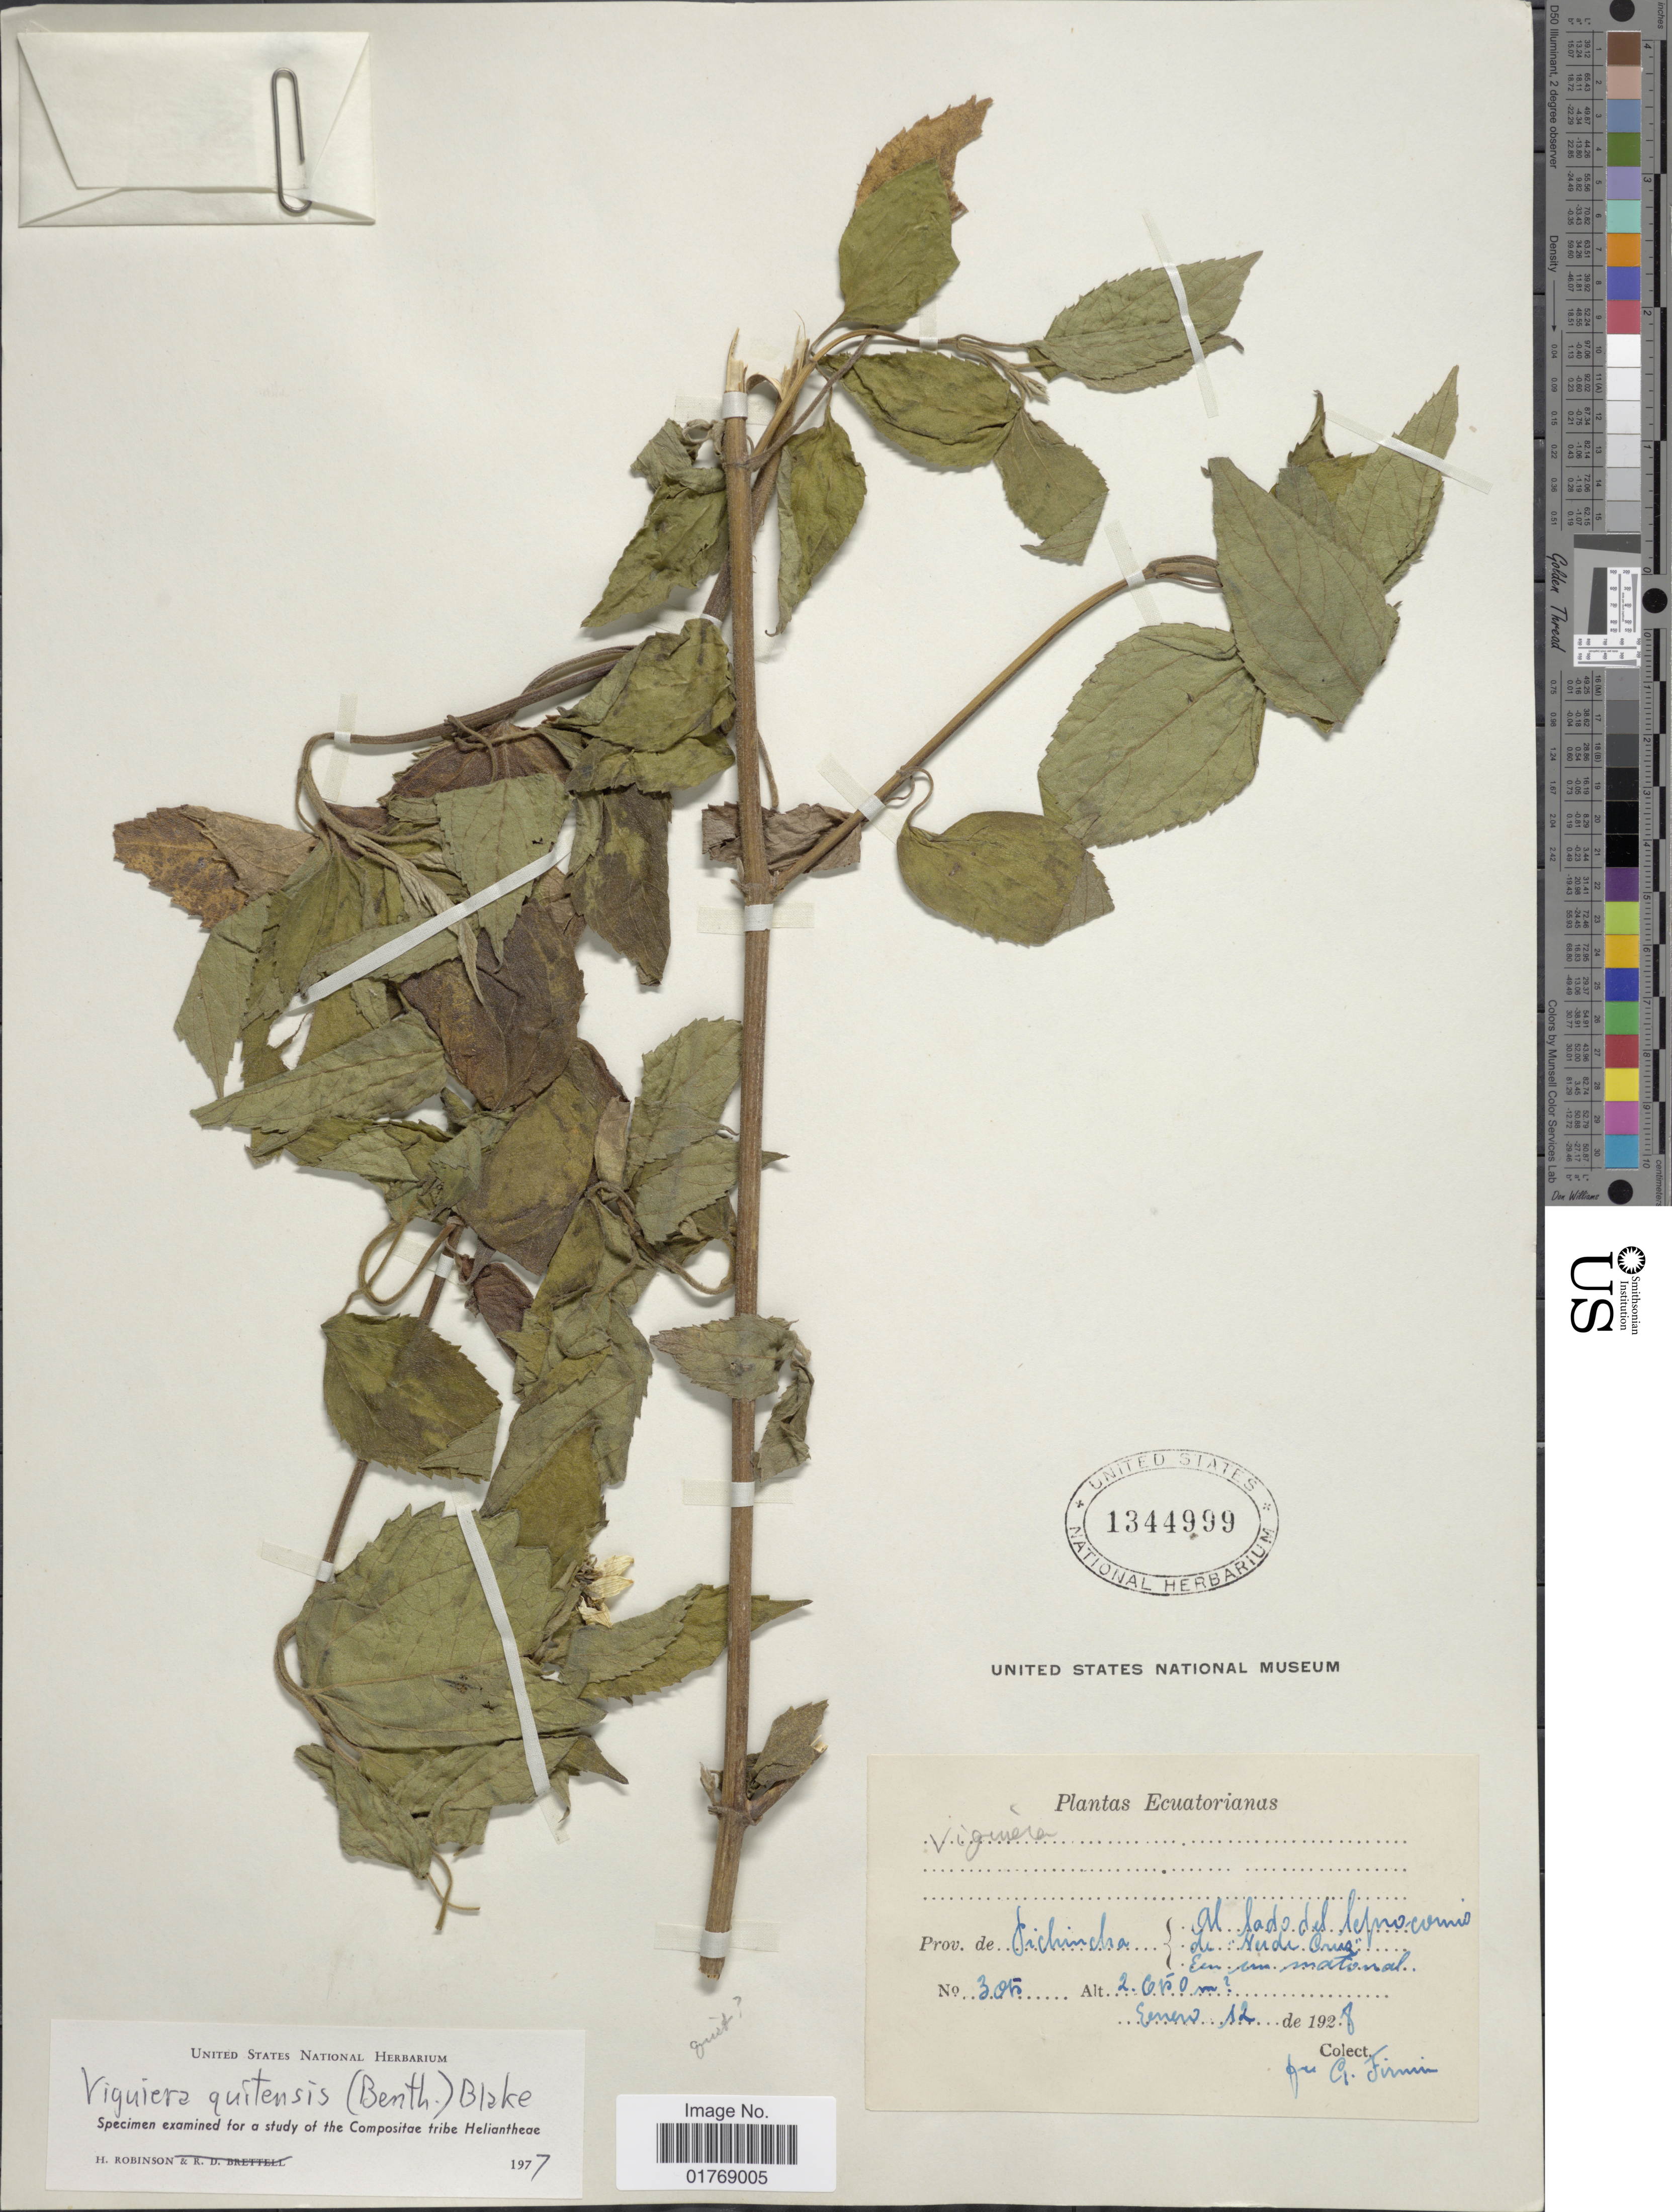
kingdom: Plantae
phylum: Tracheophyta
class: Magnoliopsida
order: Asterales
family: Asteraceae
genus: Viguiera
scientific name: Viguiera quitensis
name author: (Benth.) S.F. Blake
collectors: G. Firmin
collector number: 305*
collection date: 1928-01-12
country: Ecuador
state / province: Pichincha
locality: Prov. de Pichincha: Al lado de Cepocomie, de Hude Quiro.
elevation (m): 2650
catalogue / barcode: US 1344999